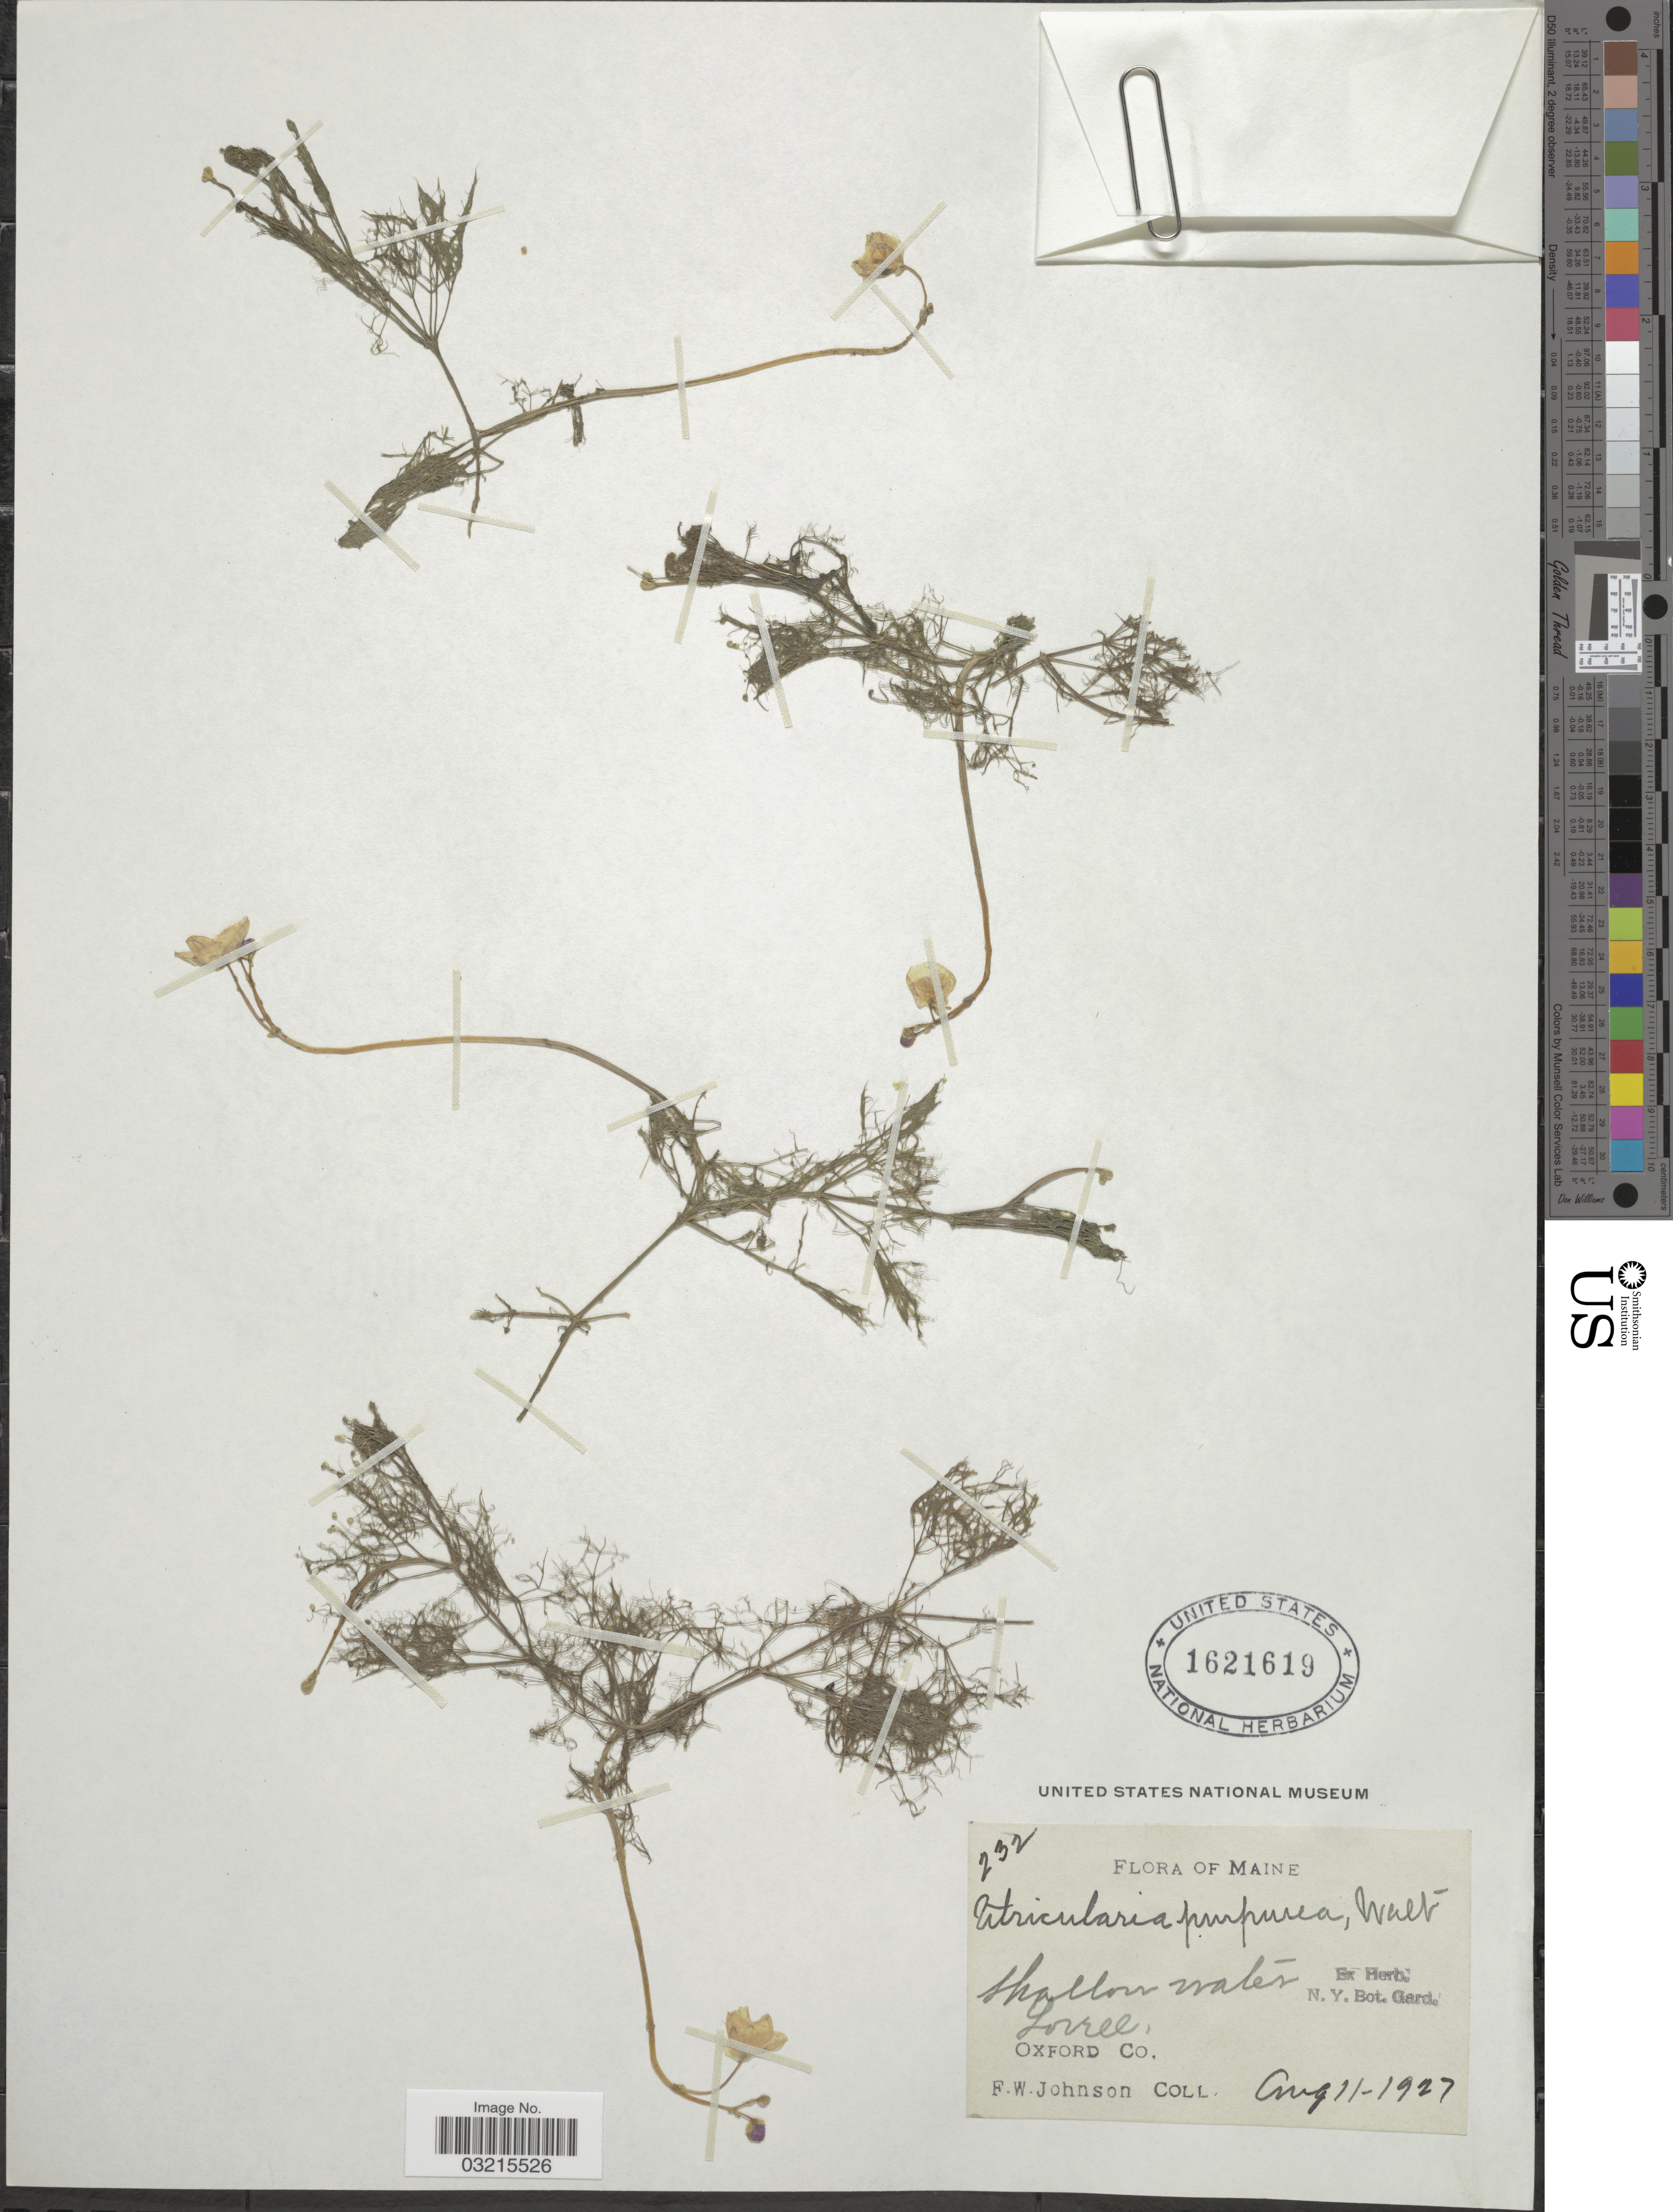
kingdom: Plantae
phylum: Tracheophyta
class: Magnoliopsida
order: Lamiales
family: Lentibulariaceae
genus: Utricularia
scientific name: Utricularia purpurea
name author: Walter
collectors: F. W. Johnson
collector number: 232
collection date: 1927-08-11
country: United States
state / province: Maine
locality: Lovell. Oxford Co.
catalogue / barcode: US 1621619